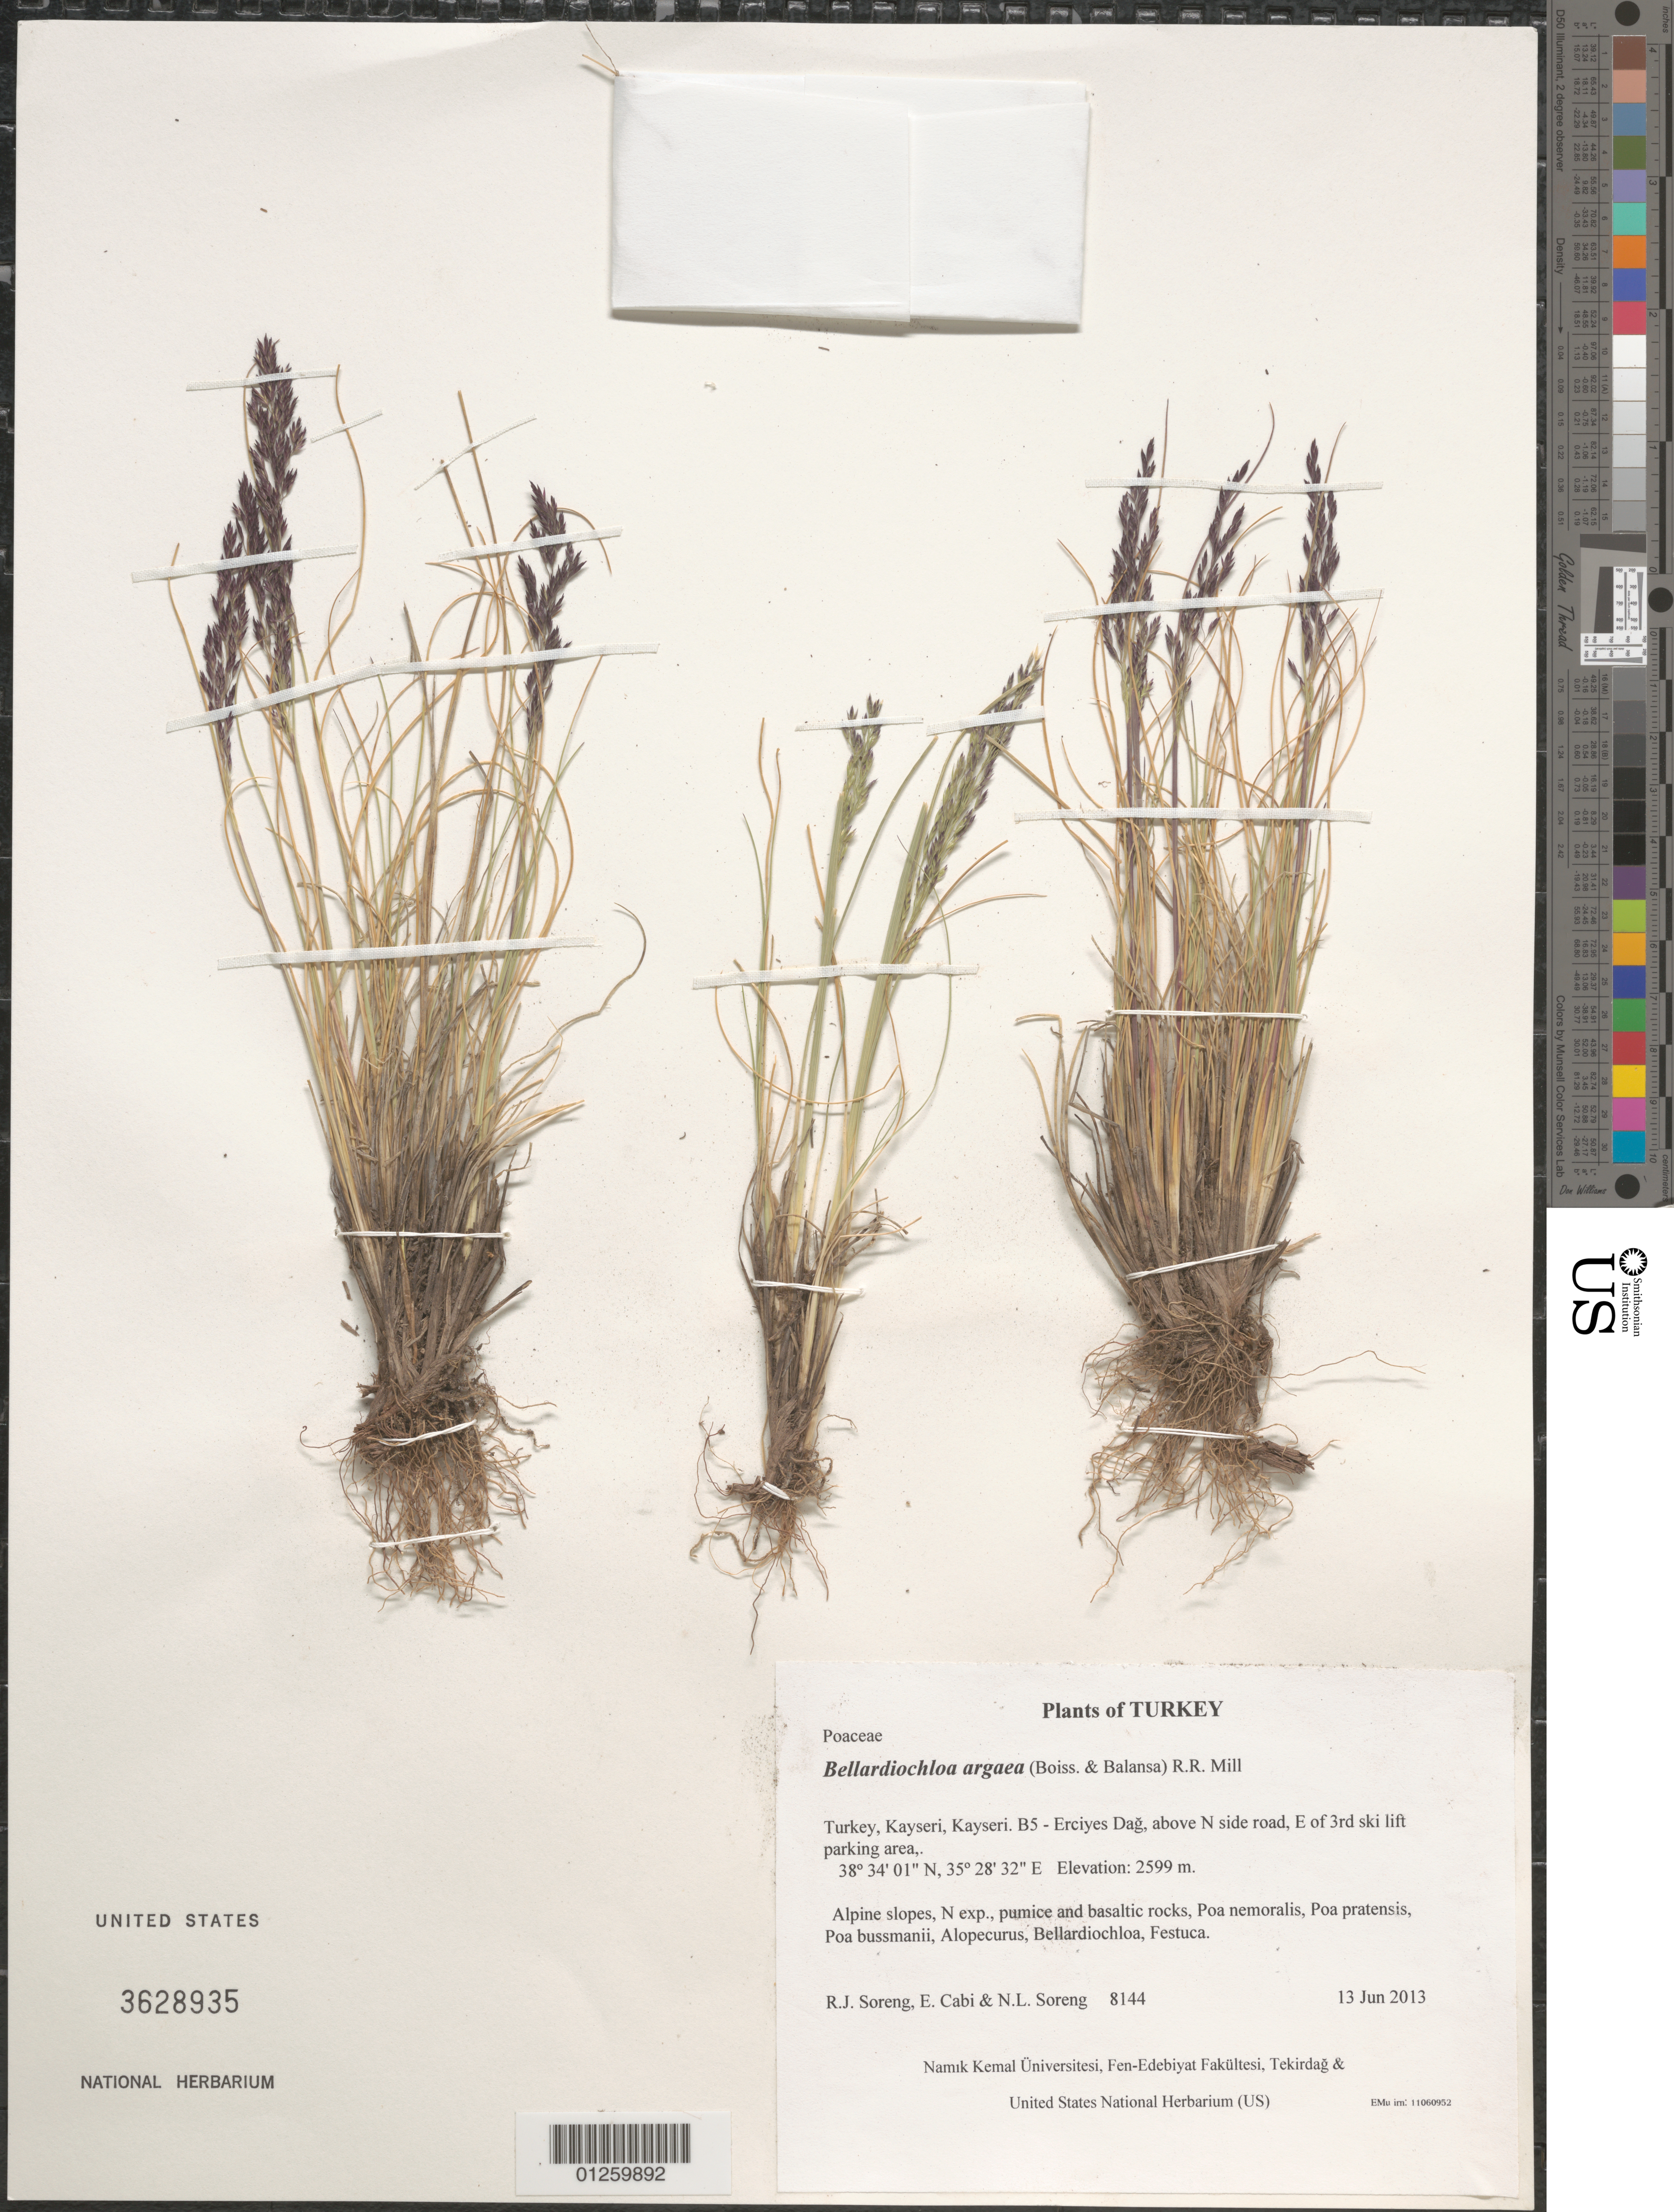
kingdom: Plantae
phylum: Tracheophyta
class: Liliopsida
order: Poales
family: Poaceae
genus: Bellardiochloa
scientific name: Bellardiochloa argaea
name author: (Boiss. & Balansa) R.R. Mill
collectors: R. J. Soreng, E. Cabi & N. L. Soreng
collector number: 8144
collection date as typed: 2013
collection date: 2013-06-13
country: Turkey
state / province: Kayseri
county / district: Kayseri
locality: B5 - Erciyes Dag, above N side road, E of 3rd ski lift parking area,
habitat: Alpine slopes, N exp., pumice and basaltic rocks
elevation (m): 2599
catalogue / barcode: US 3628935